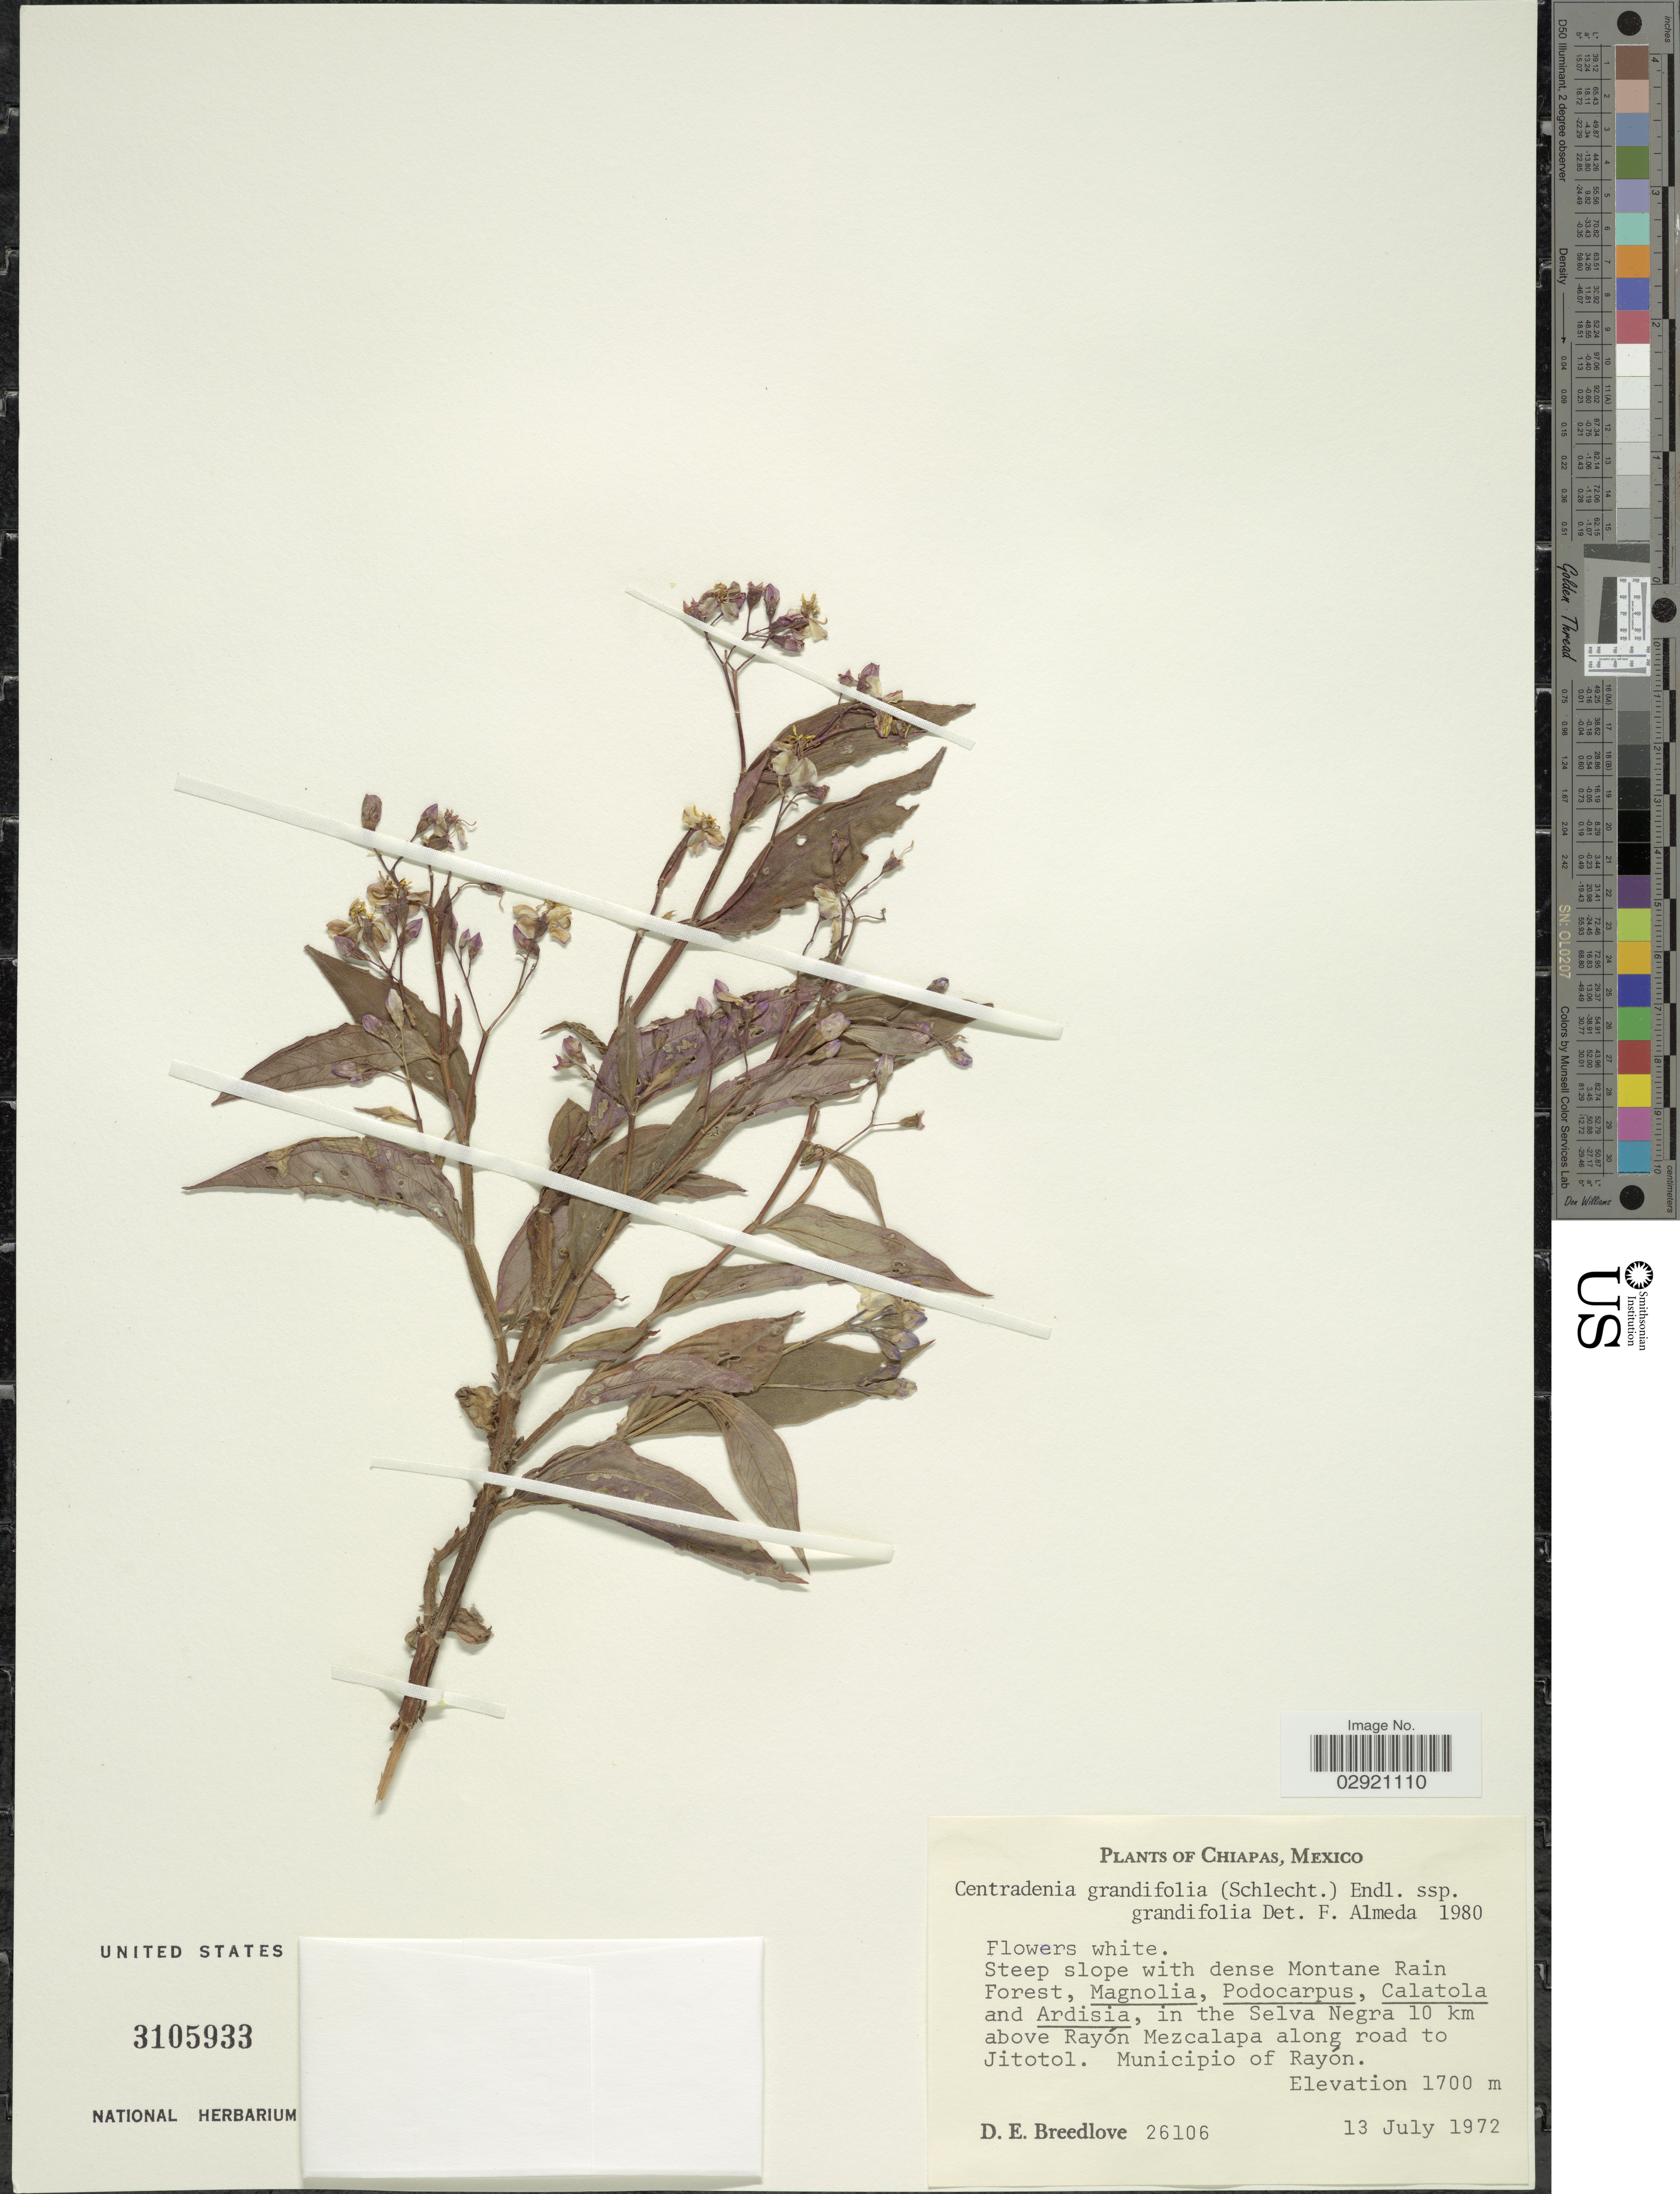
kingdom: Plantae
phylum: Tracheophyta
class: Magnoliopsida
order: Myrtales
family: Melastomataceae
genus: Centradenia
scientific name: Centradenia grandifolia subsp. grandifolia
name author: (Schltdl.) Endl.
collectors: D. E. Breedlove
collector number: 26106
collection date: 1972-07-13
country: Mexico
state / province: Chiapas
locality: In the Selva Negra 10 km above Rayón Mezcalapa along road to Jitotol. Municipio of Rayón.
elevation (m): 1700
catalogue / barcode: US 3105933